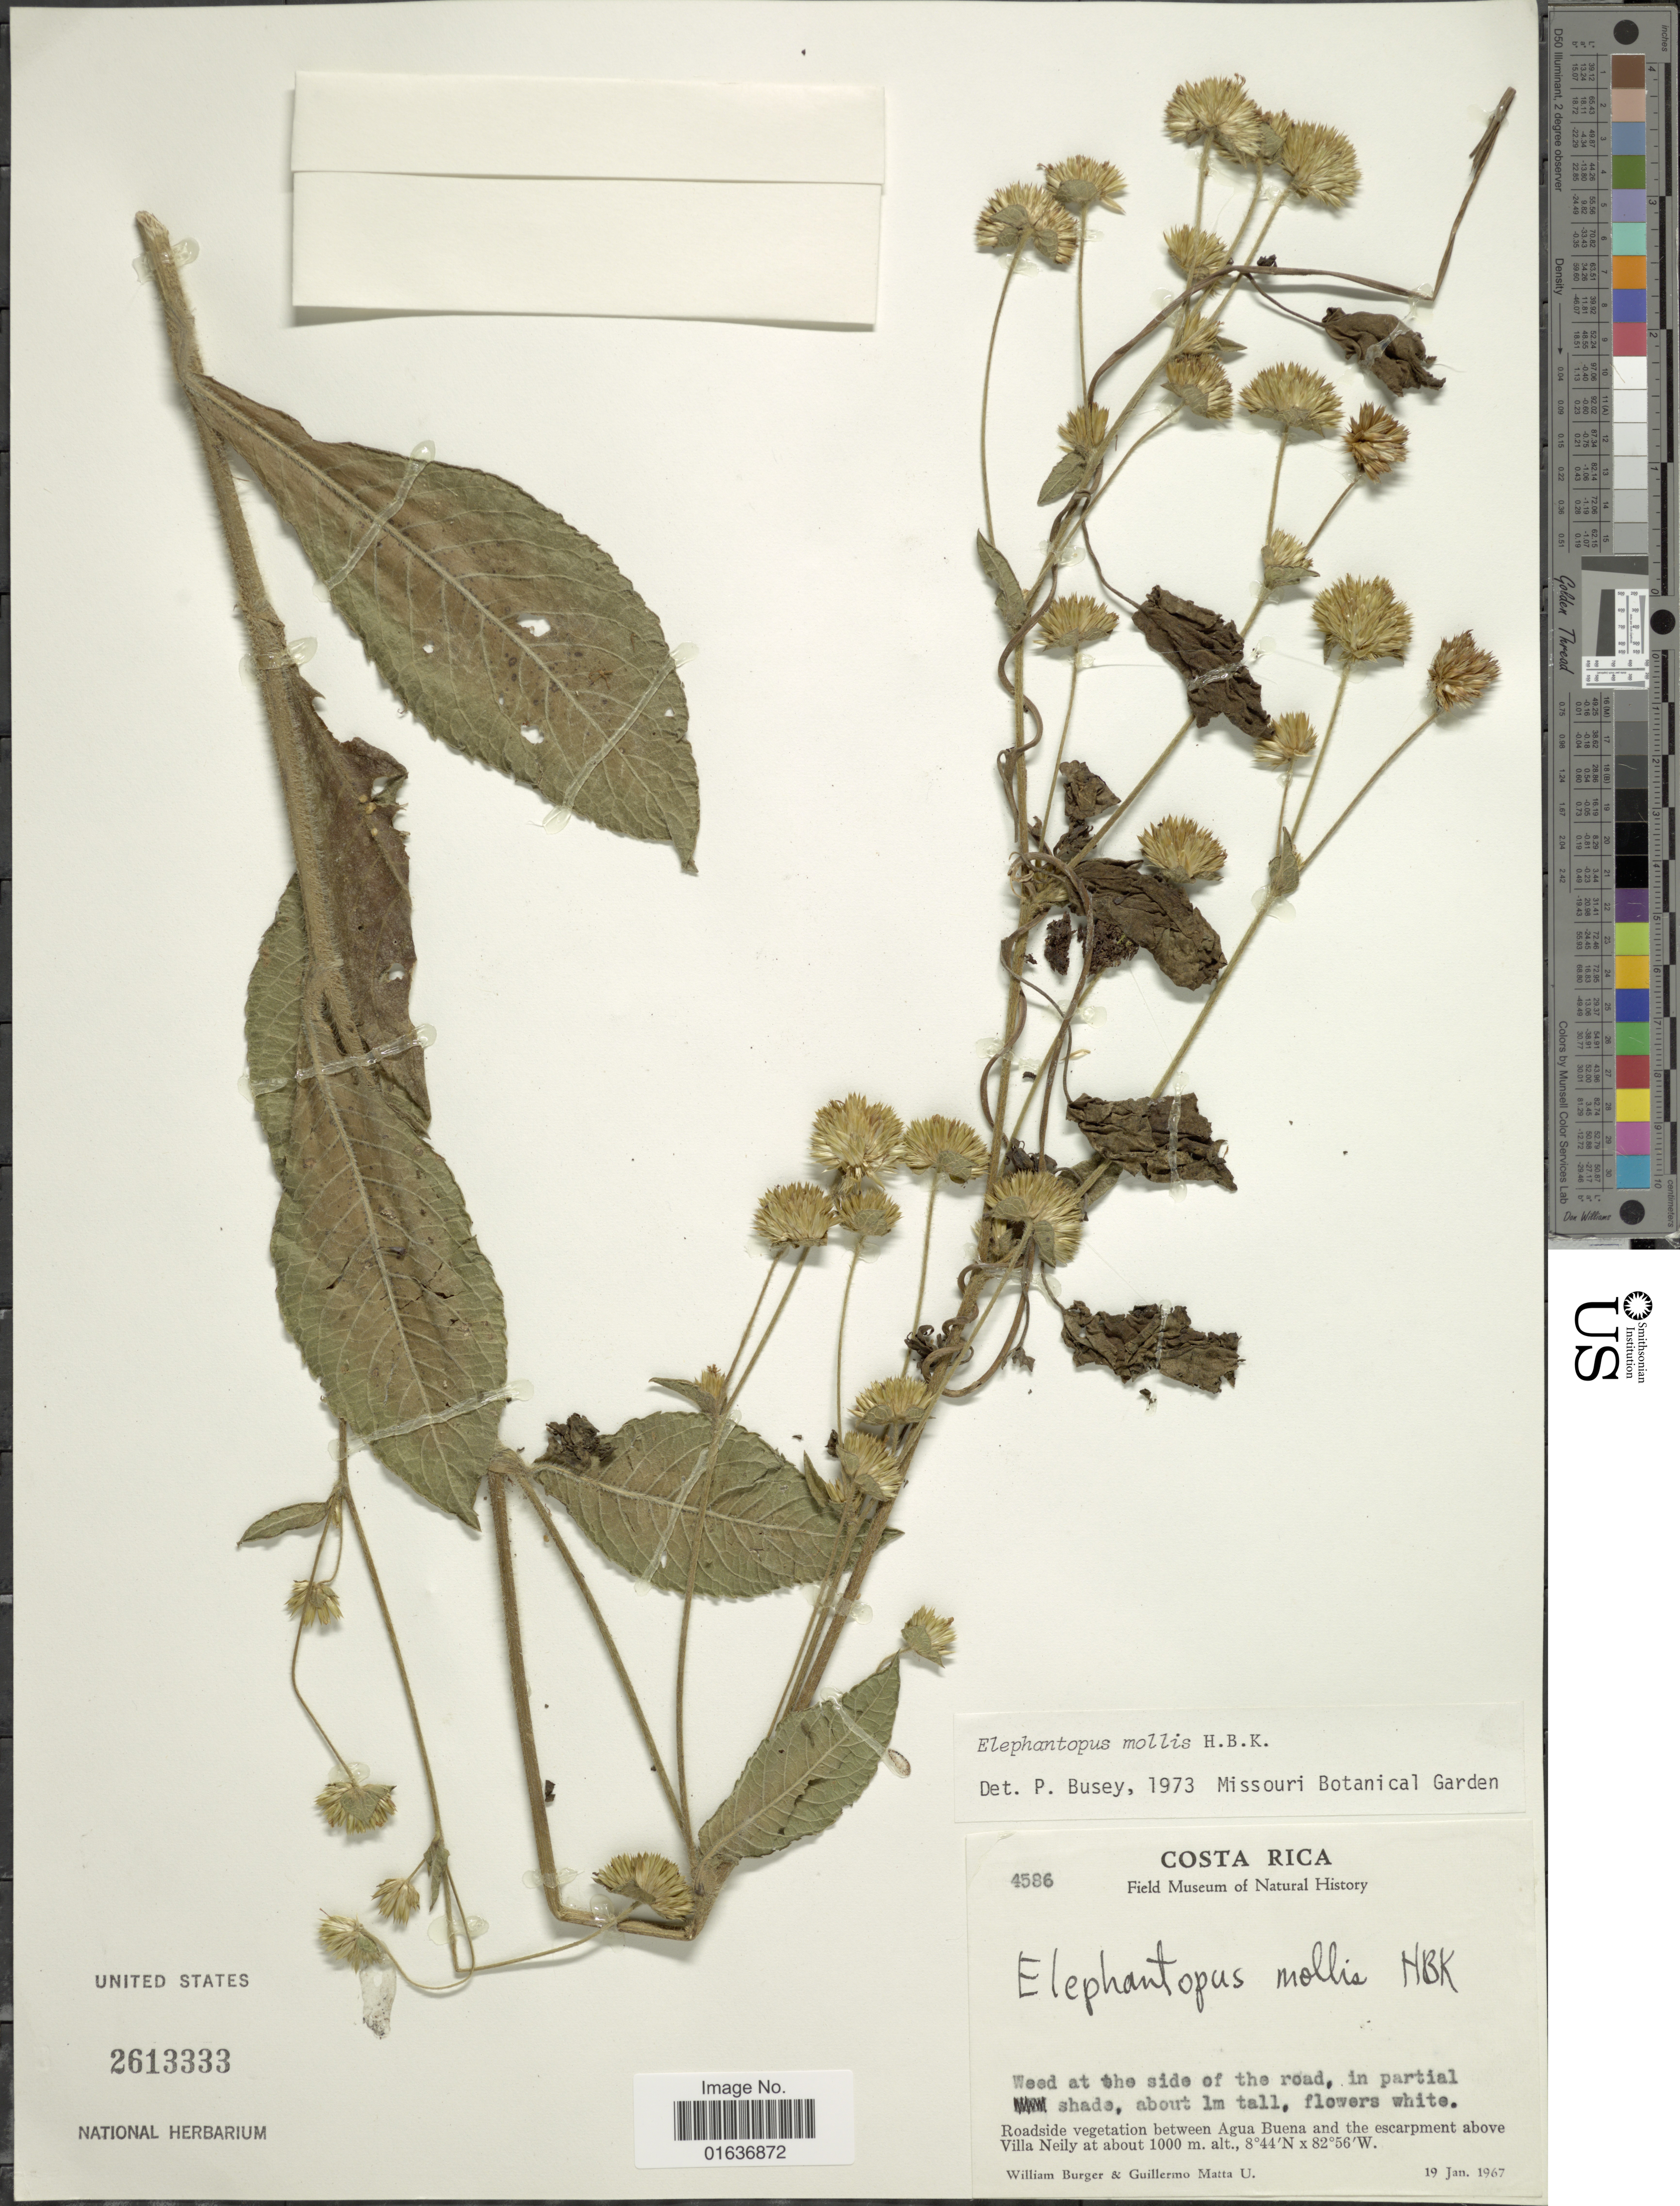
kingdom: Plantae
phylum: Tracheophyta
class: Magnoliopsida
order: Asterales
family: Asteraceae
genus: Elephantopus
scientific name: Elephantopus mollis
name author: Kunth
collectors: W. Burger & G. Matta U.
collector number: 4586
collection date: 1967-01-19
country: Costa Rica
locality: Weed at the side of the road, roadside vegetation between Agua Buenja and the escarpment above Villa Neily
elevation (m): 1000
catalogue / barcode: US 2613333